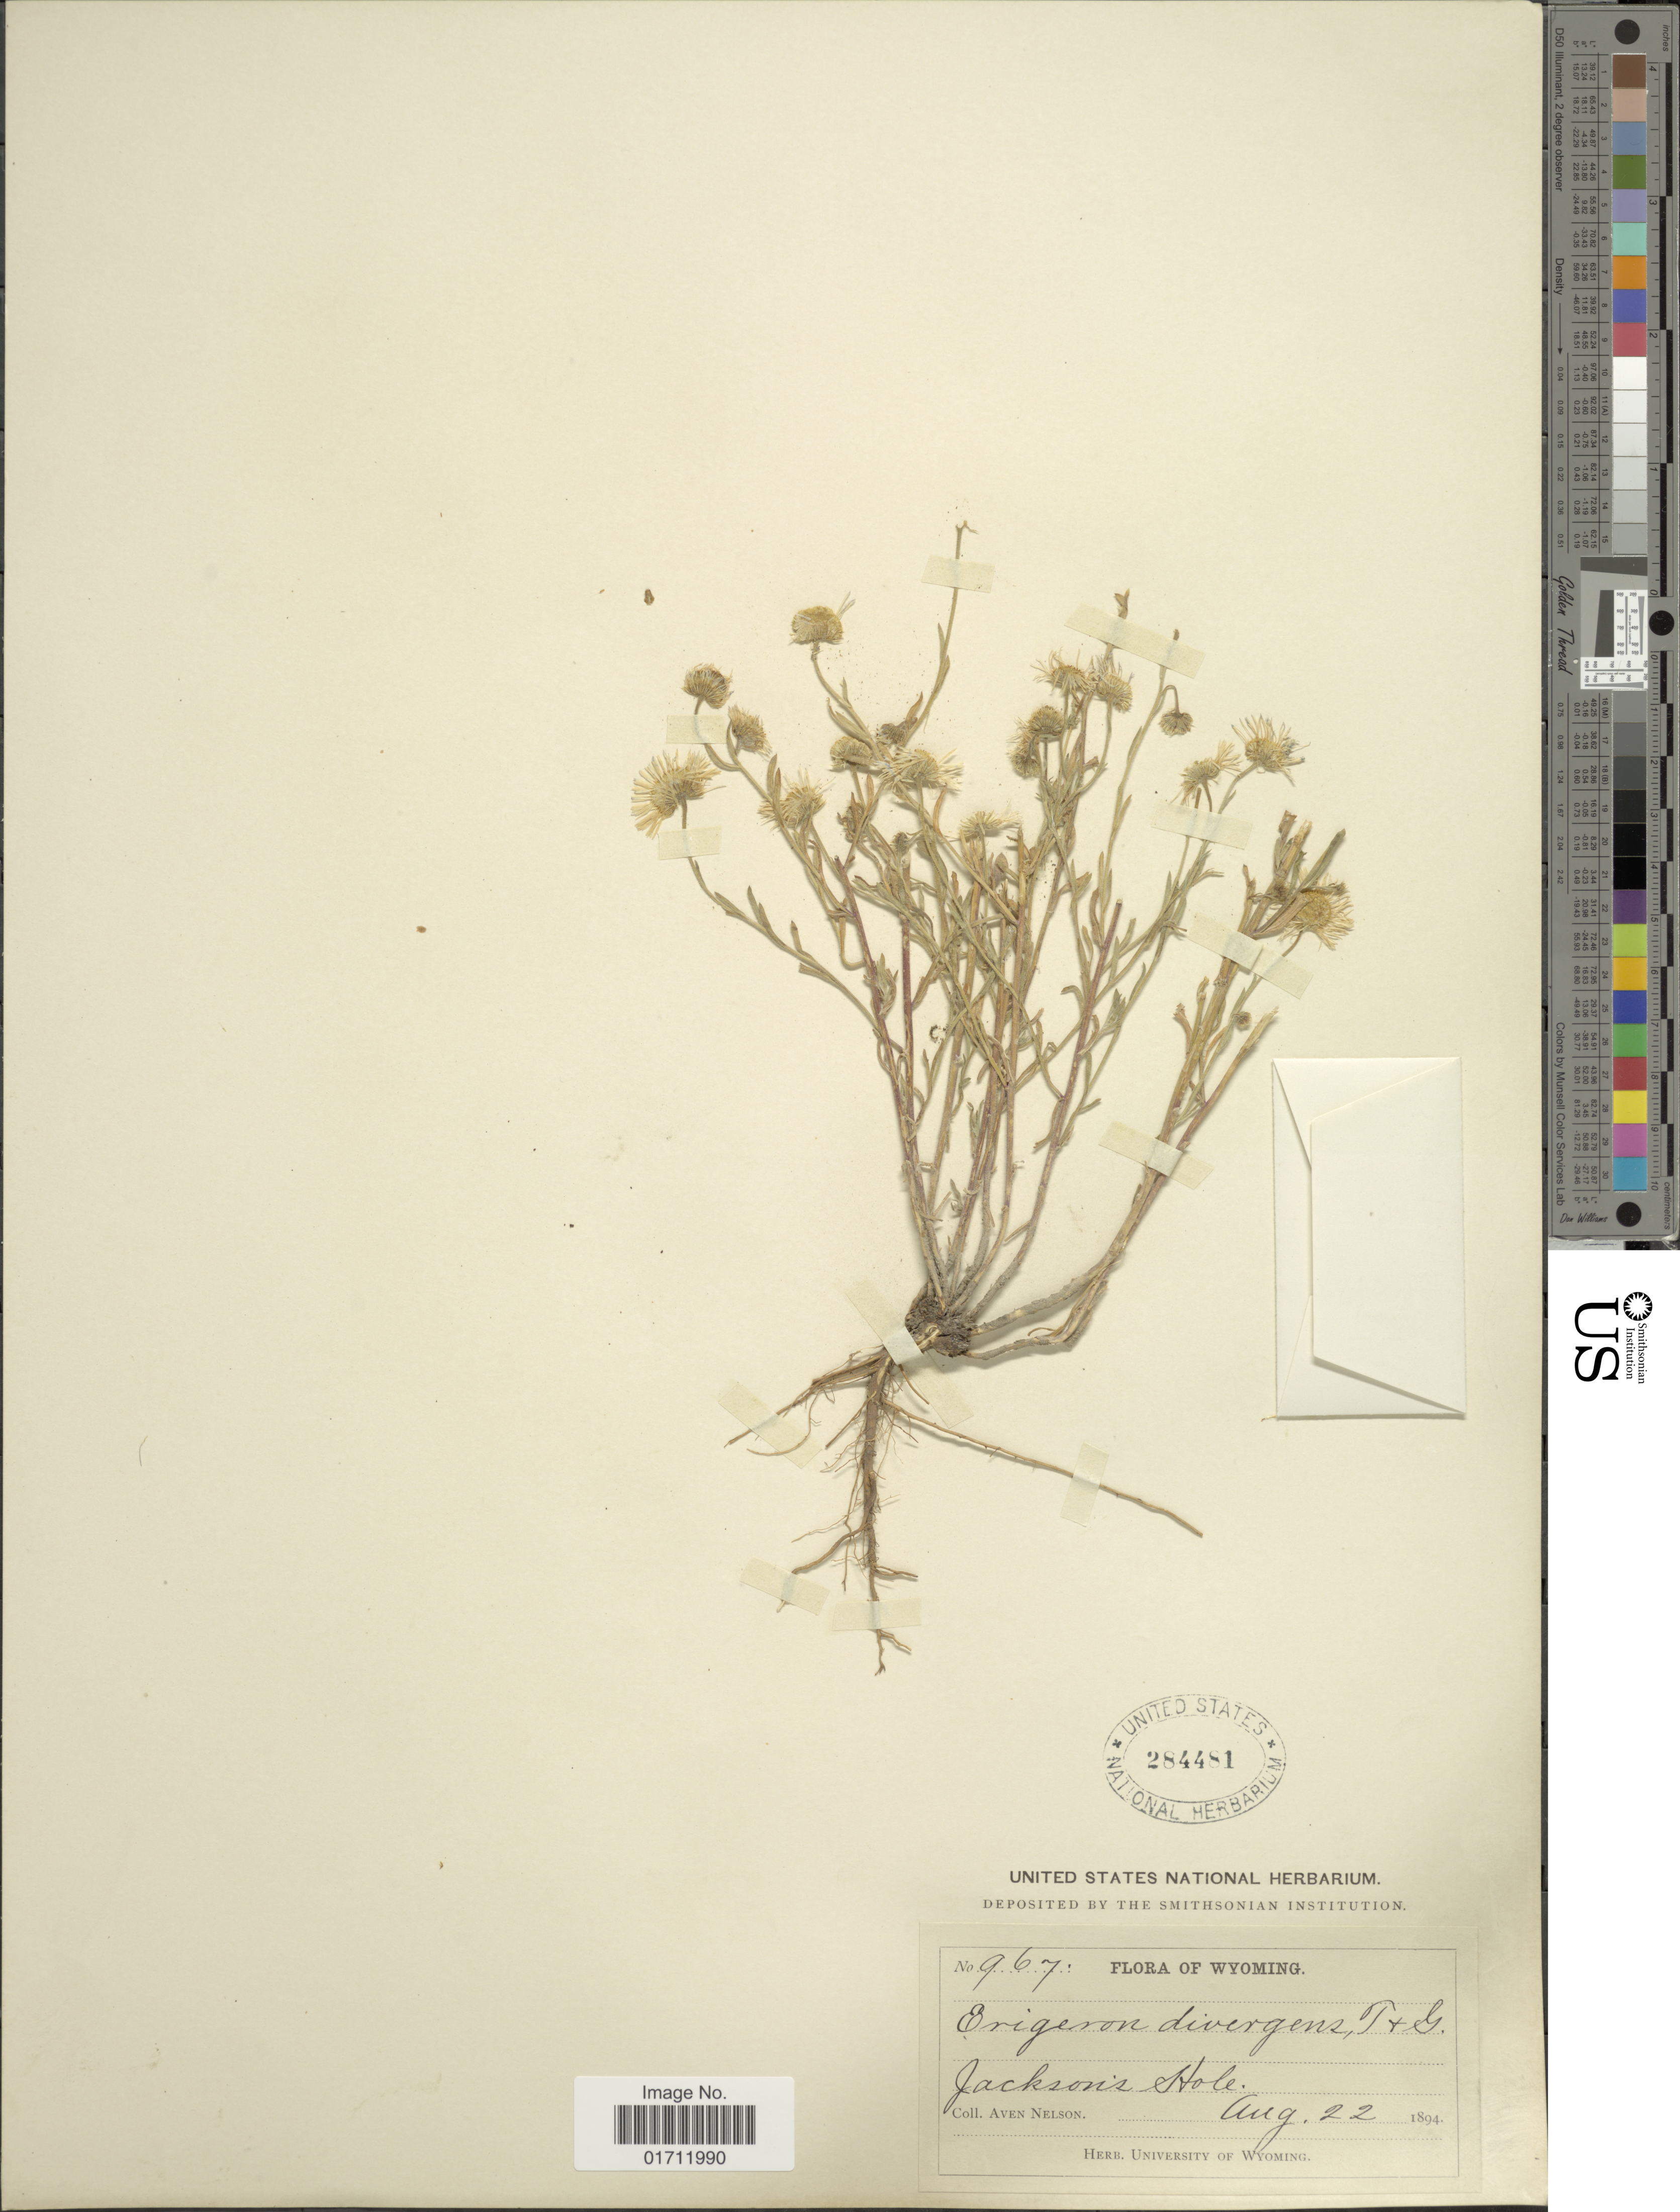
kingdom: Plantae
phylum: Tracheophyta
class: Magnoliopsida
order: Asterales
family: Asteraceae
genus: Erigeron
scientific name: Erigeron divergens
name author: Torr. & A. Gray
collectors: A. Nelson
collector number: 967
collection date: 1894-08-22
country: United States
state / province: Wyoming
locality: Jackson's Hole.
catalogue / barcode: US 284481